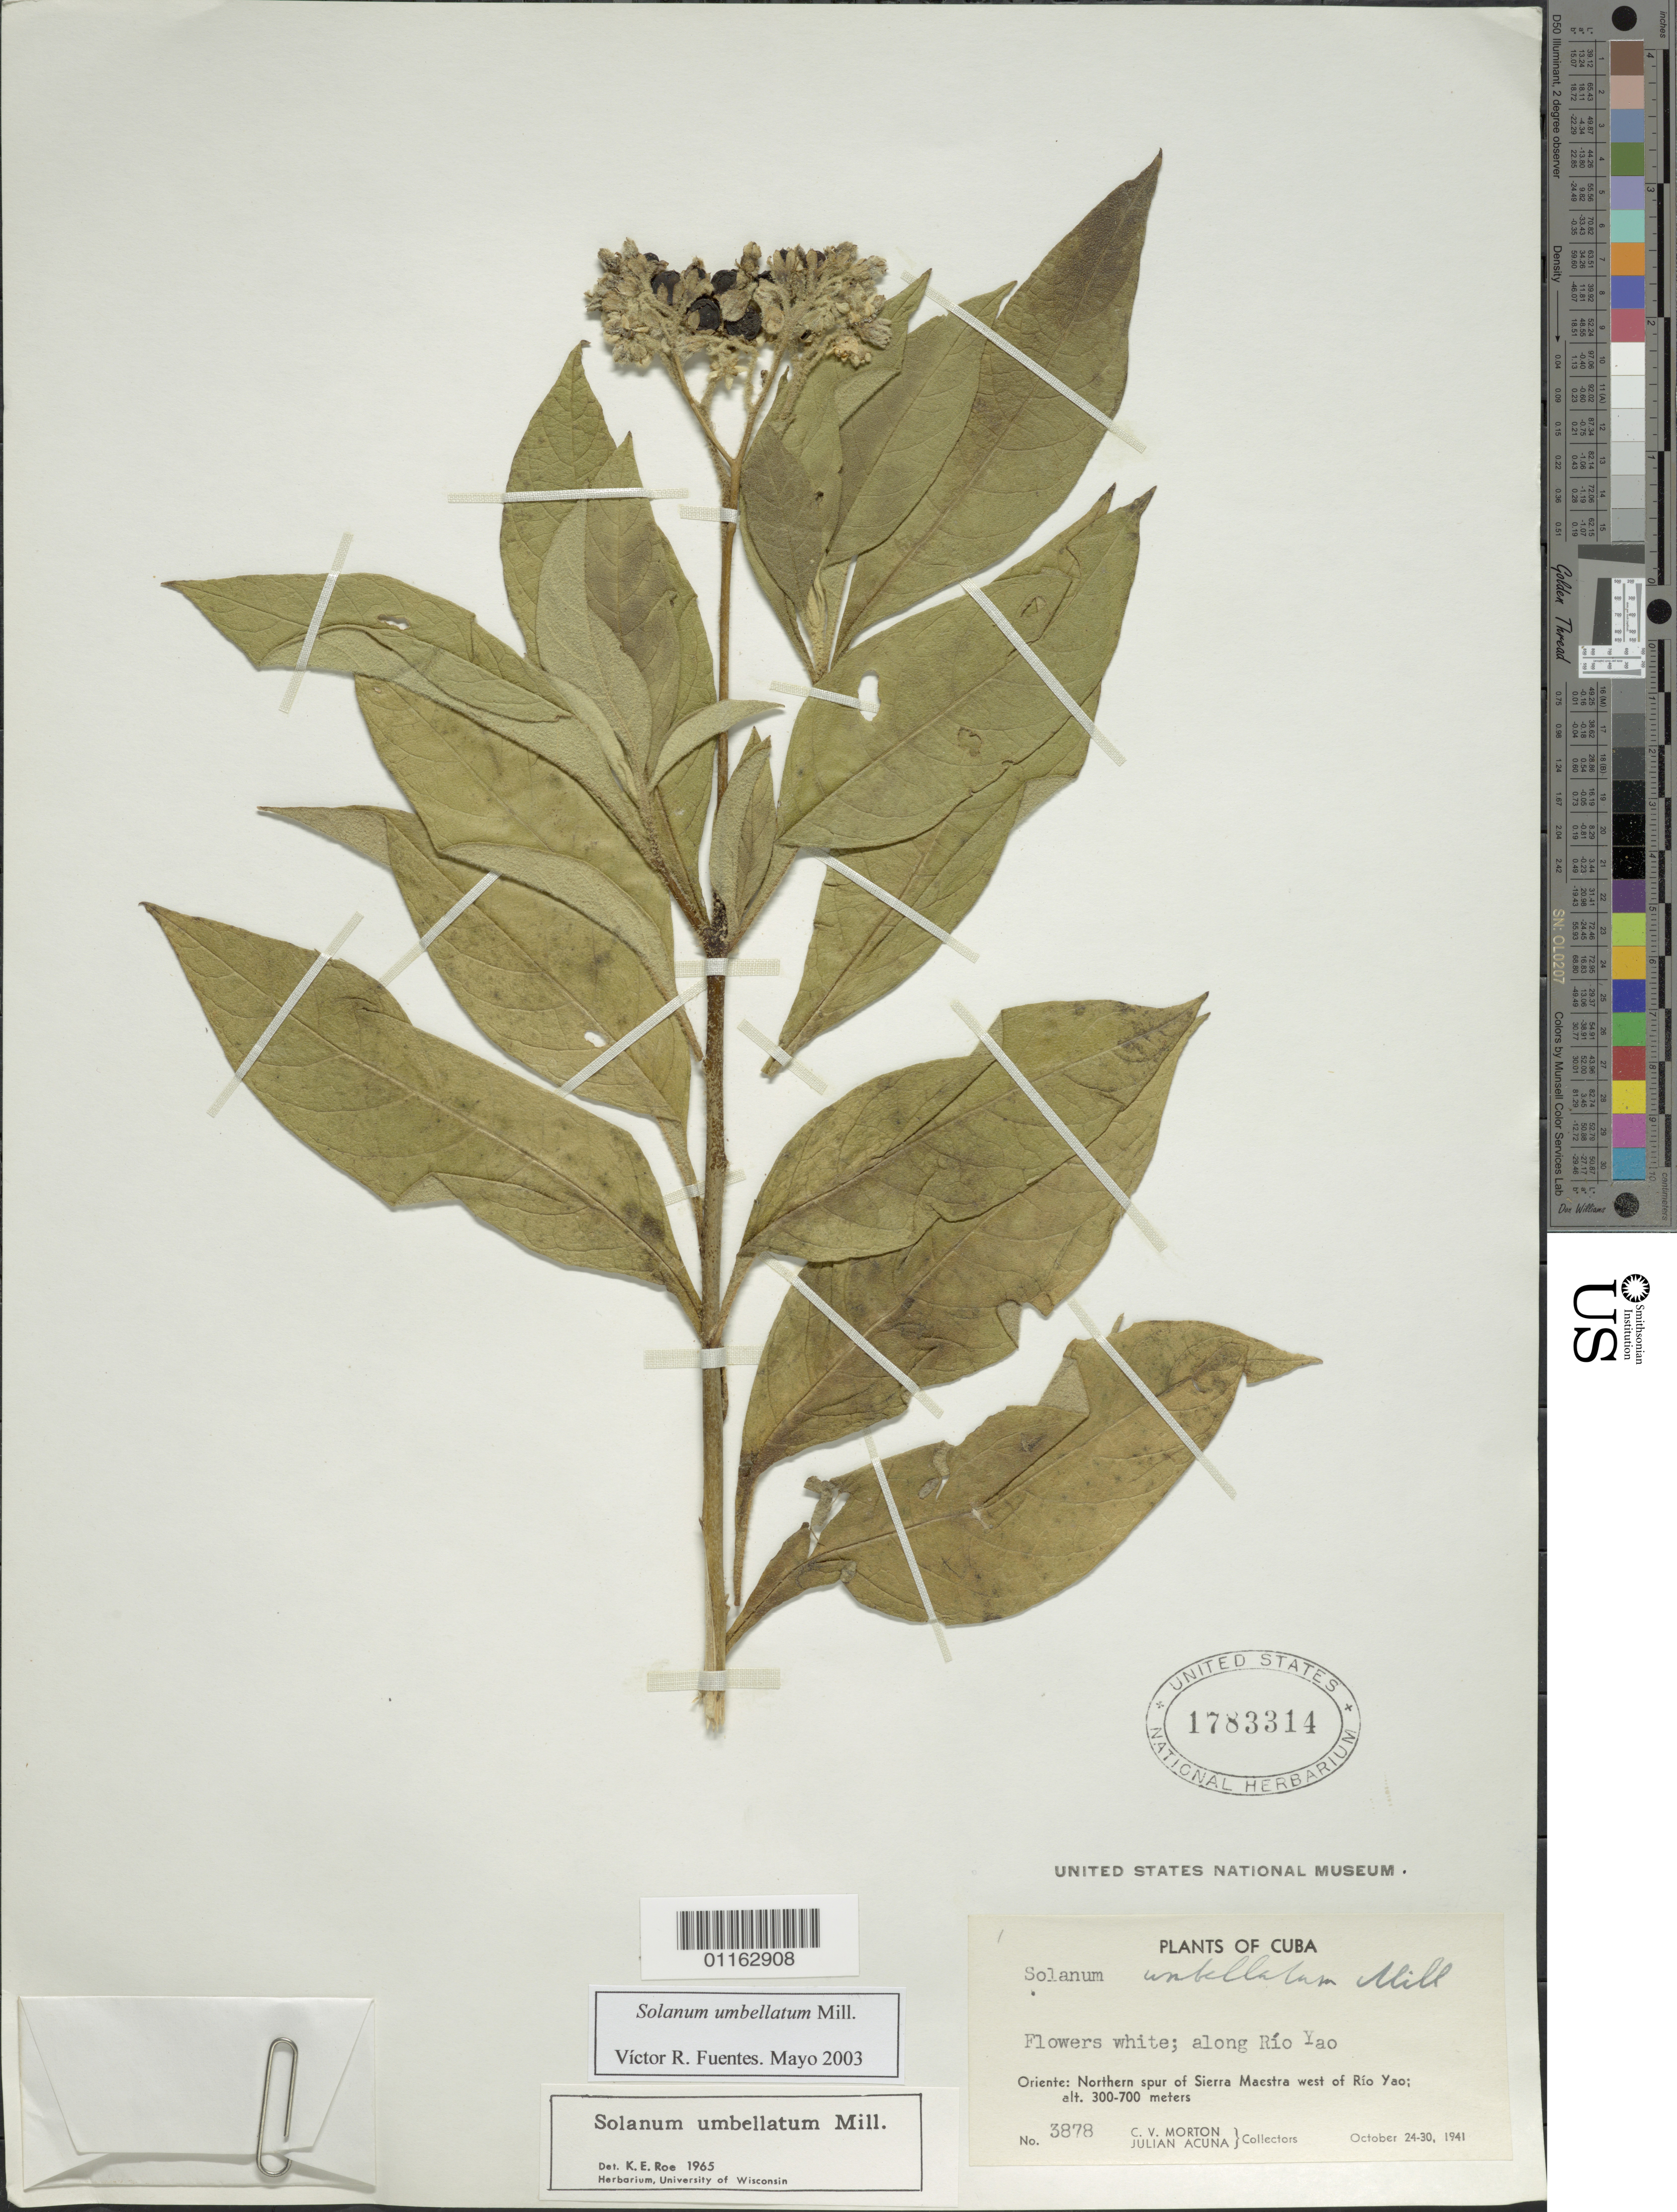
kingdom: Plantae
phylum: Tracheophyta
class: Magnoliopsida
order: Solanales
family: Solanaceae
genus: Solanum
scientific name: Solanum umbellatum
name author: Mill.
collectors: C. V. Morton & J. Acuña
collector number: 3878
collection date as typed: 24 Oct 1941 to 30 Oct 1941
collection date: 1941-10-24/1941-10-30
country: Cuba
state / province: Matanzas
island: Cuba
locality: N spur of Sierra Maestra W of Rio Yao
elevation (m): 300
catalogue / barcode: US 1783314